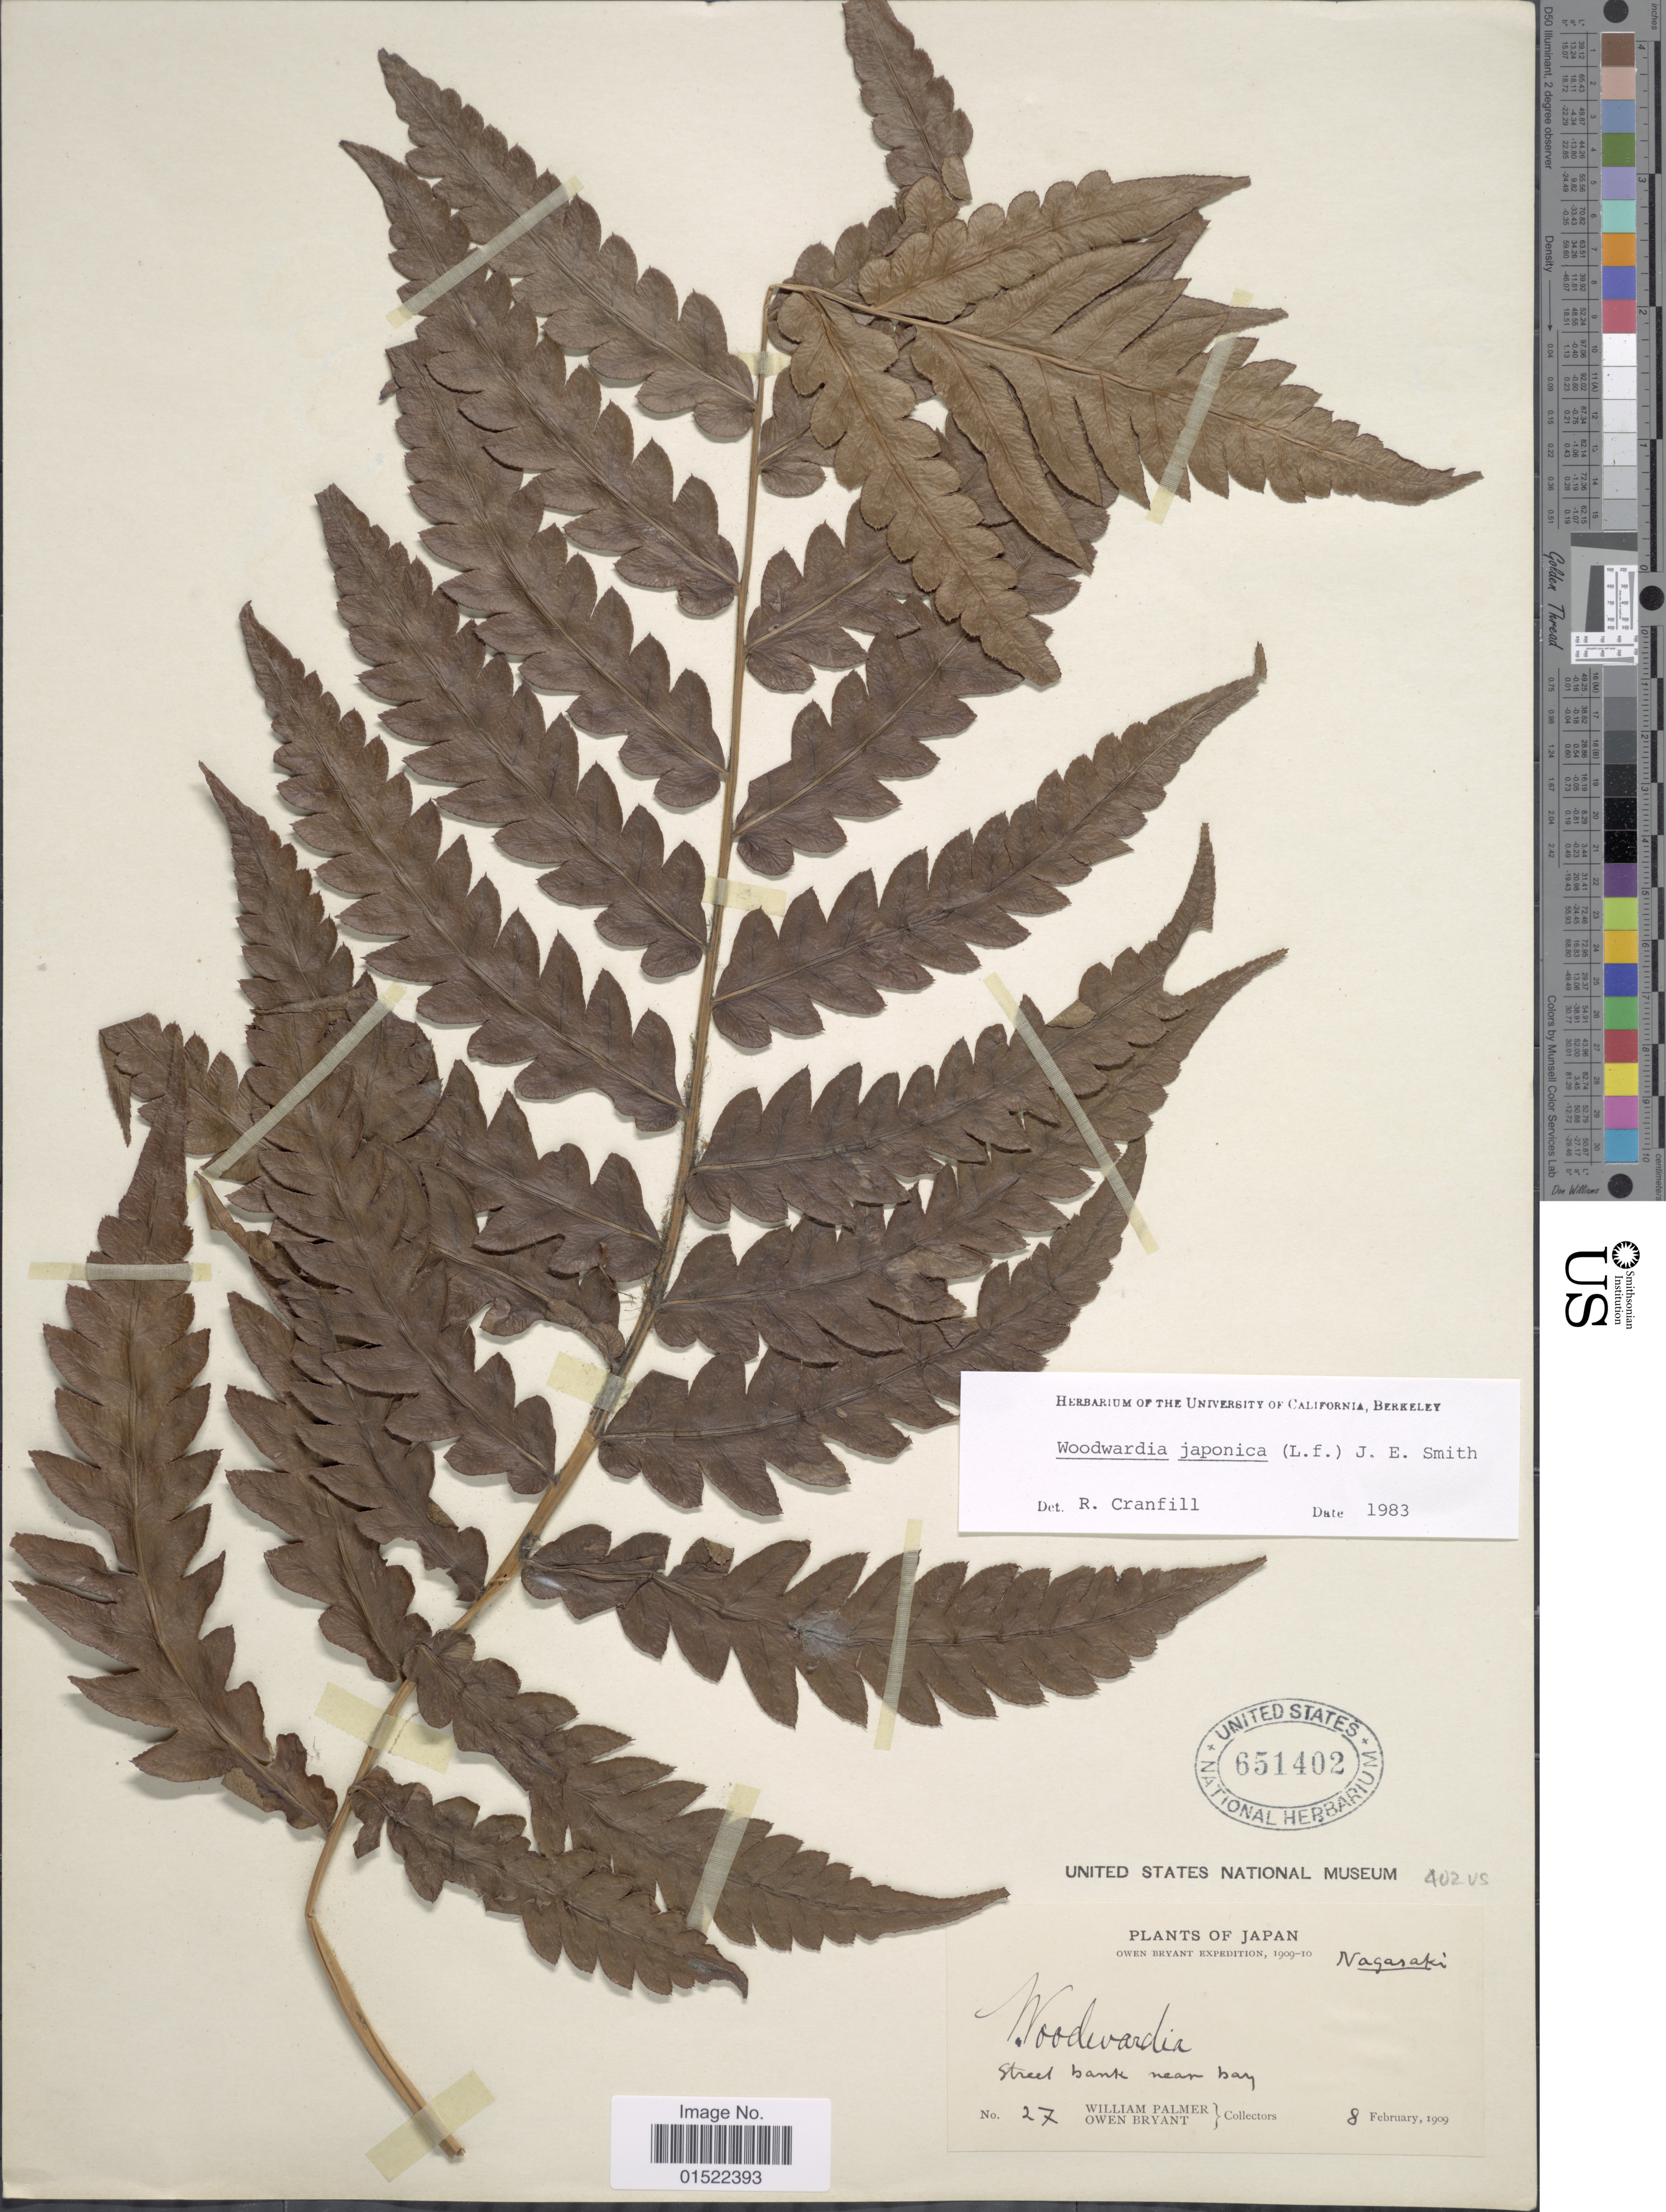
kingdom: Plantae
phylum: Tracheophyta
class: Polypodiopsida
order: Polypodiales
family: Blechnaceae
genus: Woodwardia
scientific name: Woodwardia japonica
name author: (L. f.) Sm.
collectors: W. Palmer & O. Bryant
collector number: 27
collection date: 1909-02-08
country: Japan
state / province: Nagasaki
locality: Near bay.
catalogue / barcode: US 651402